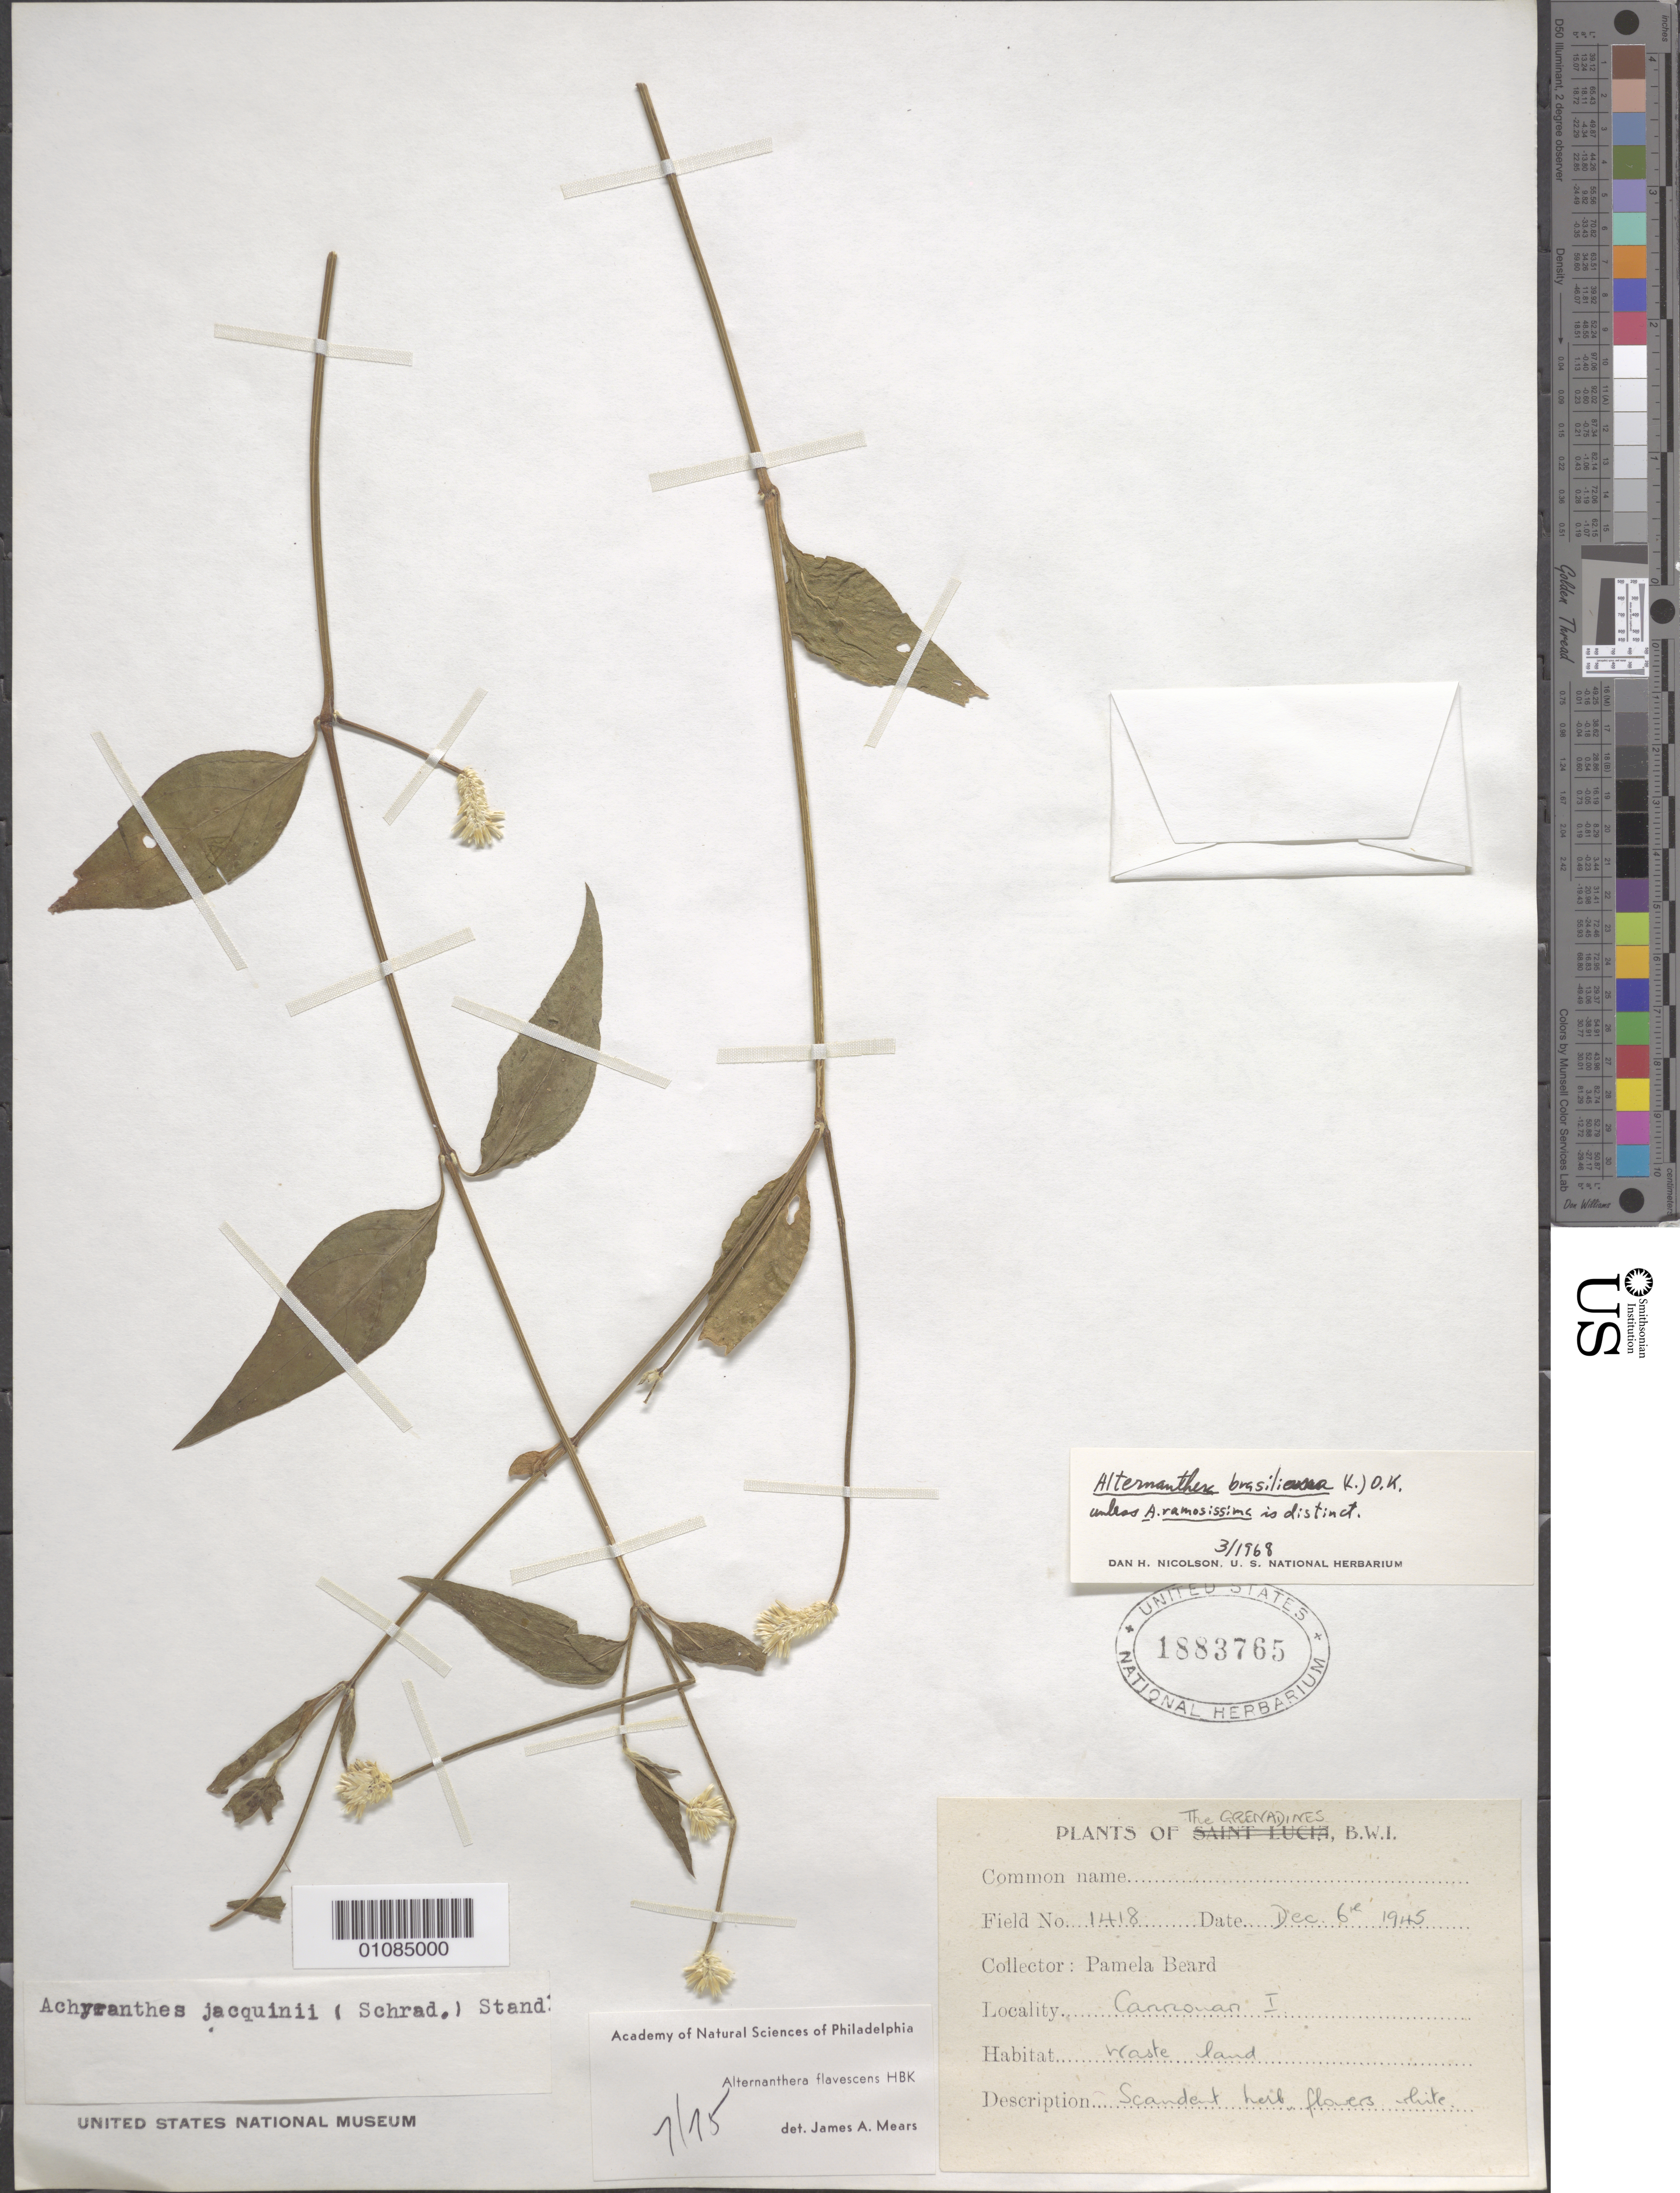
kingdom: Plantae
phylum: Tracheophyta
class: Magnoliopsida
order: Caryophyllales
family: Amaranthaceae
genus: Alternanthera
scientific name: Alternanthera flavescens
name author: Kunth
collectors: P. Beard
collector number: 1418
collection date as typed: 06 Dec 1945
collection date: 1945-12-06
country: Grenada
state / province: Carriacou and Petite Martinique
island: Carriacou I.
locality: Carriacou I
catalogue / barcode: US 1883765